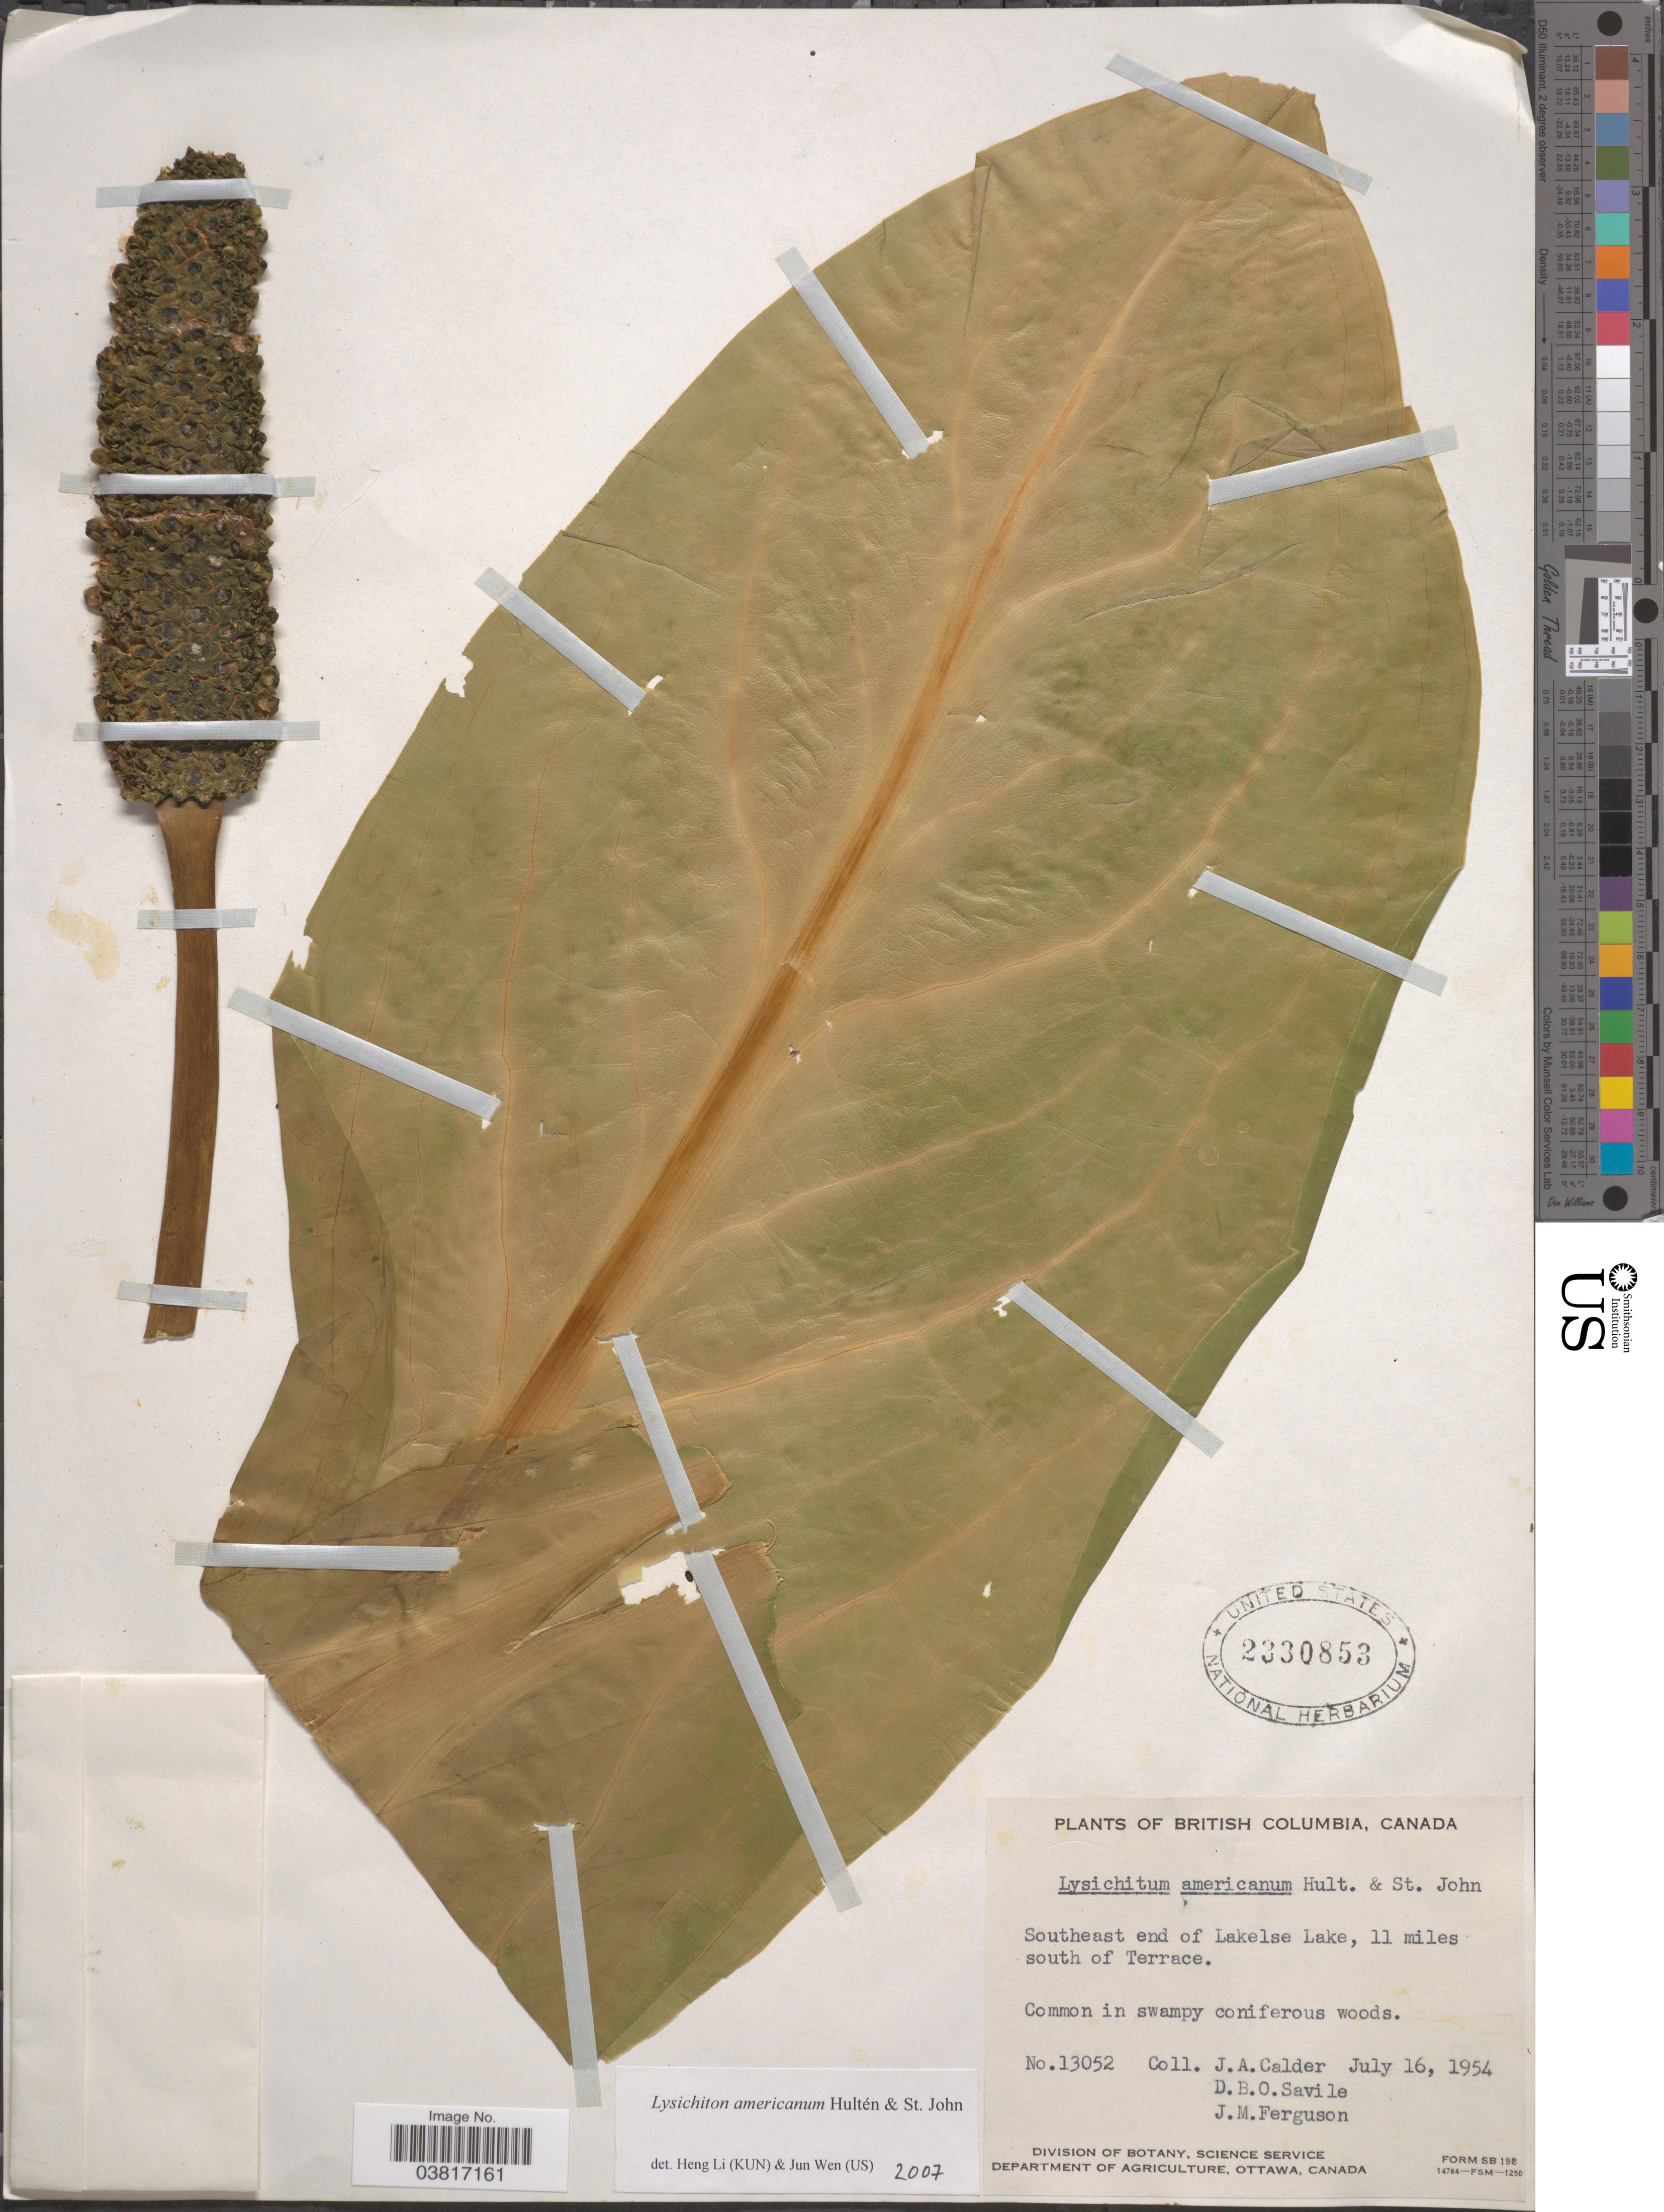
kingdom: Plantae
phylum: Tracheophyta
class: Liliopsida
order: Alismatales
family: Araceae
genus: Lysichiton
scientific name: Lysichiton americanus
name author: Hultén & H. St. John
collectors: J. A. Calder, D. Savile & J. M. Ferguson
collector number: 13052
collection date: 1954-07-16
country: Canada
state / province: British Columbia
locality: Southeast end of Lakelse Lake, 11 miles south of Terrace.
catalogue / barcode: US 2330853